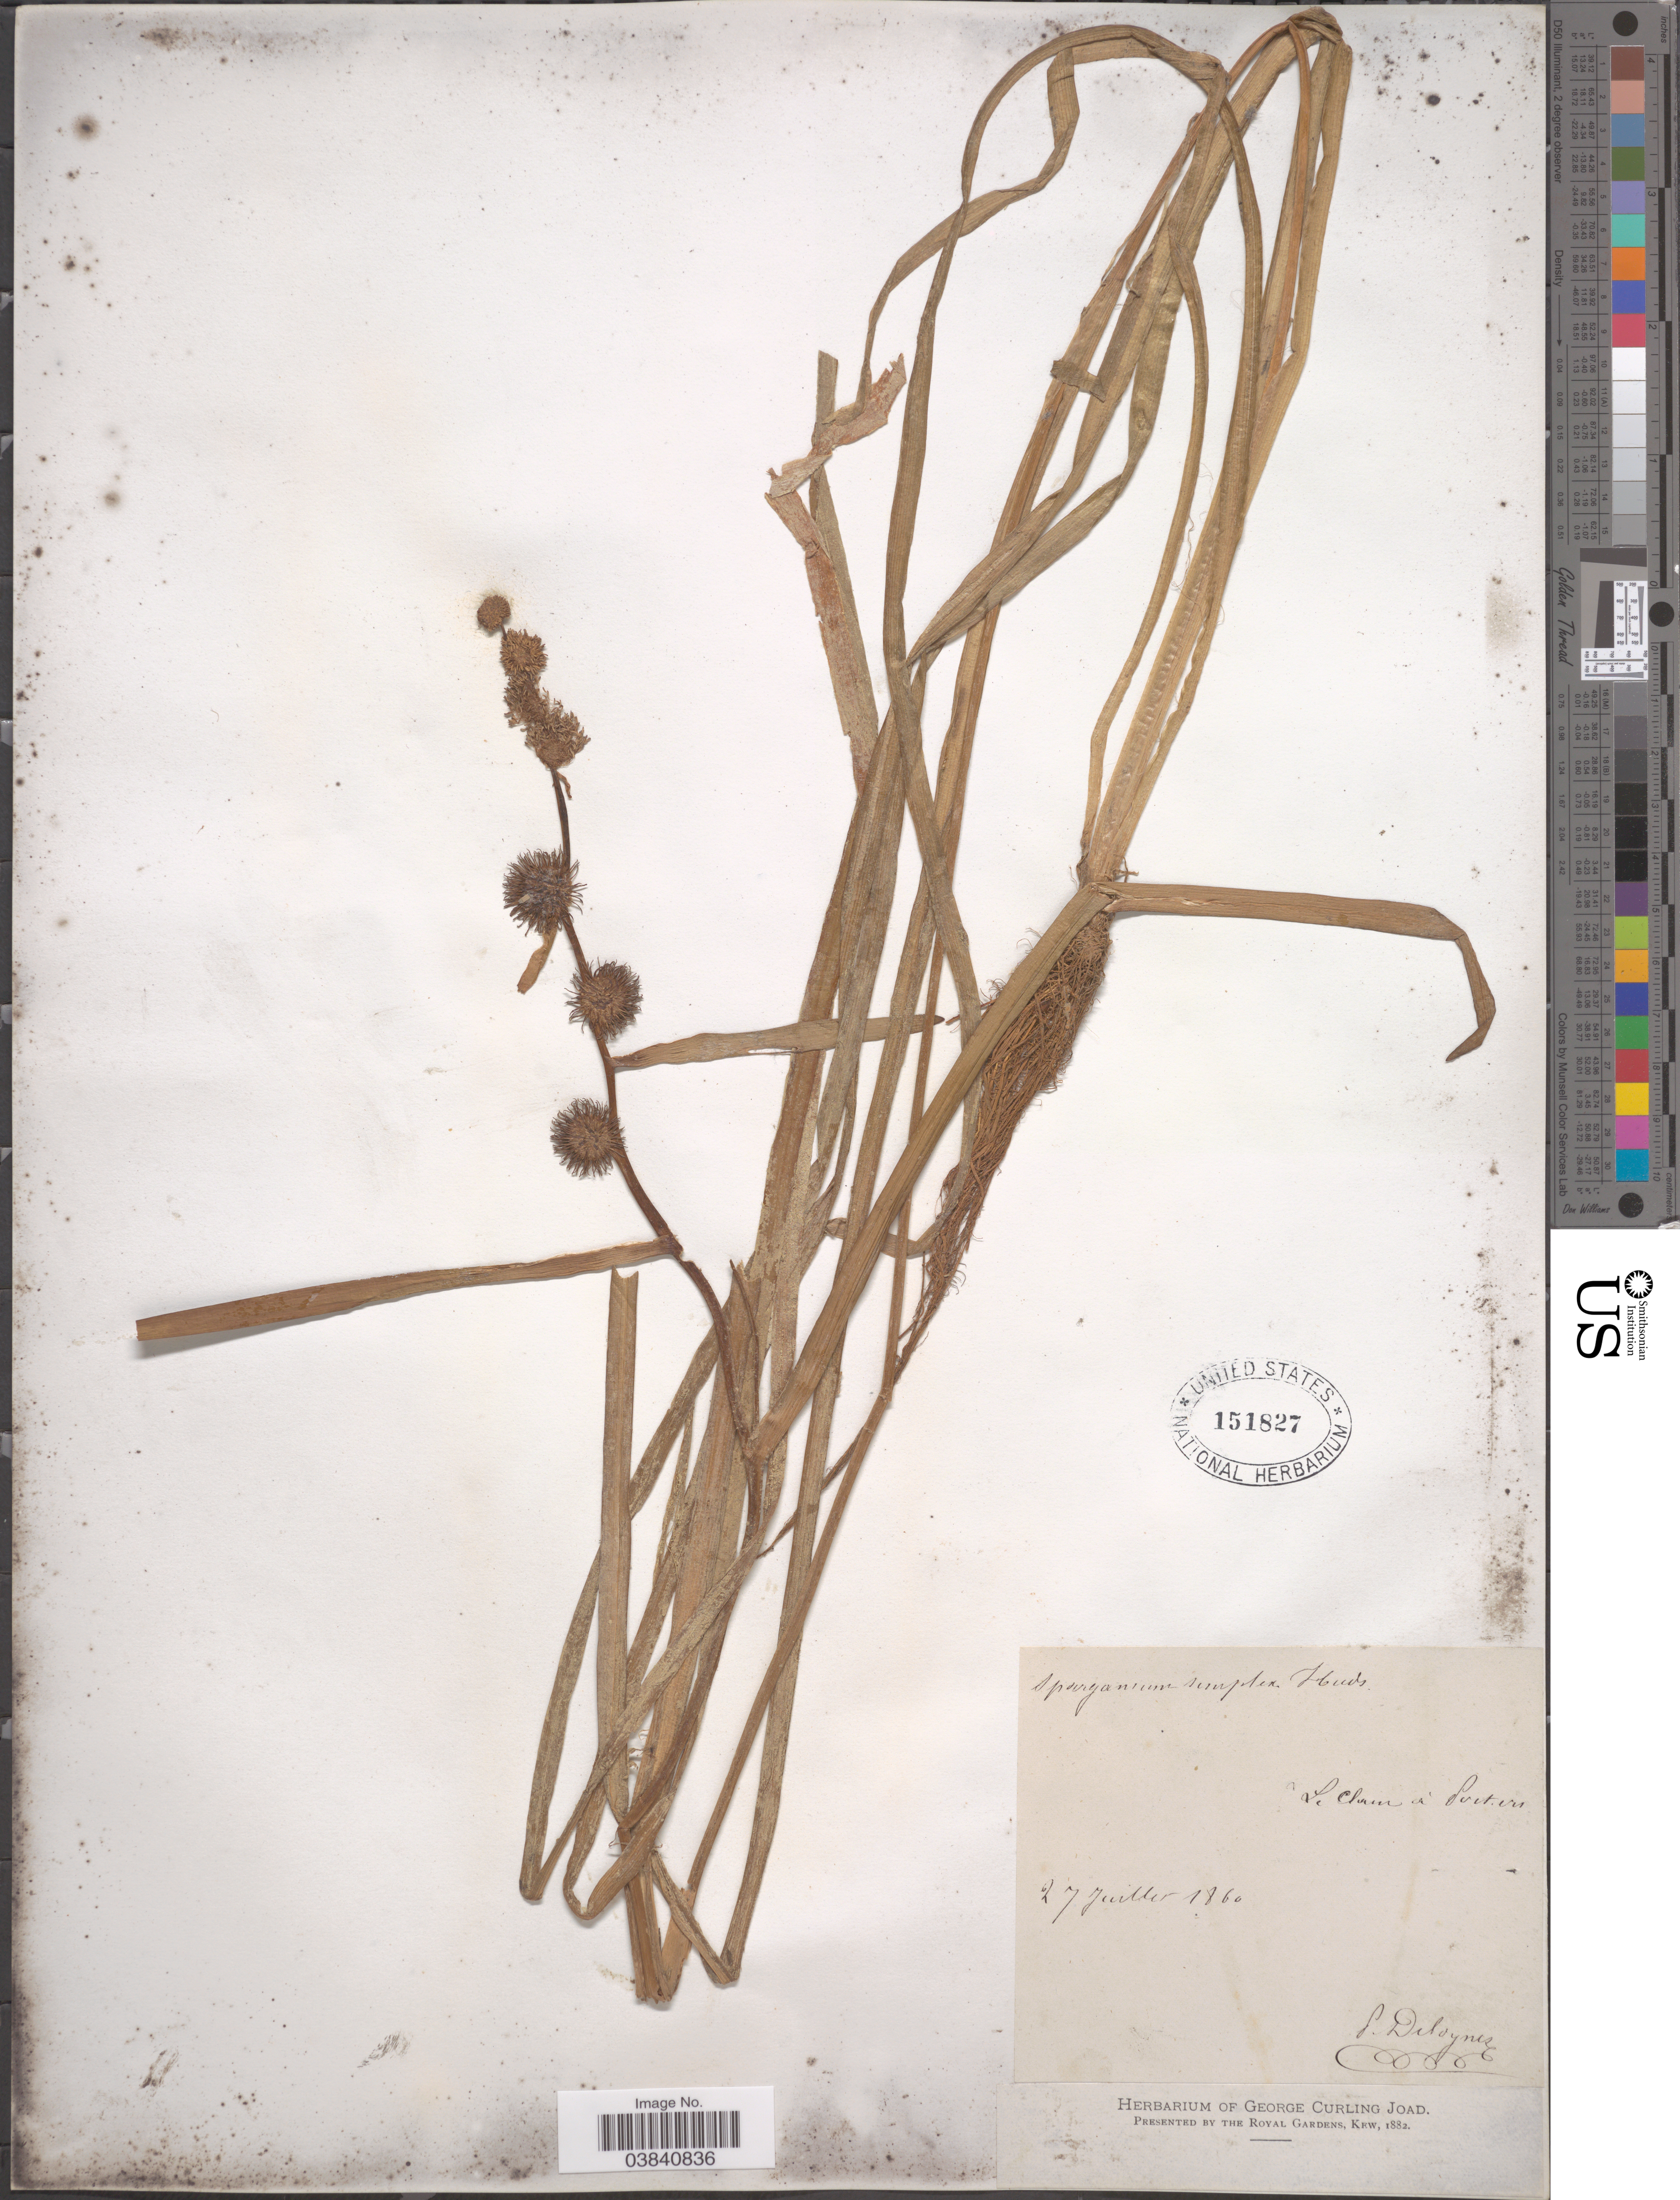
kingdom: Plantae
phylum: Tracheophyta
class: Liliopsida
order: Poales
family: Typhaceae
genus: Sparganium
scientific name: Sparganium simplex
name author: Huds.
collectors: P. Deloynes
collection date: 1860-07-27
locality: [illegible text].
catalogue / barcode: US 151827